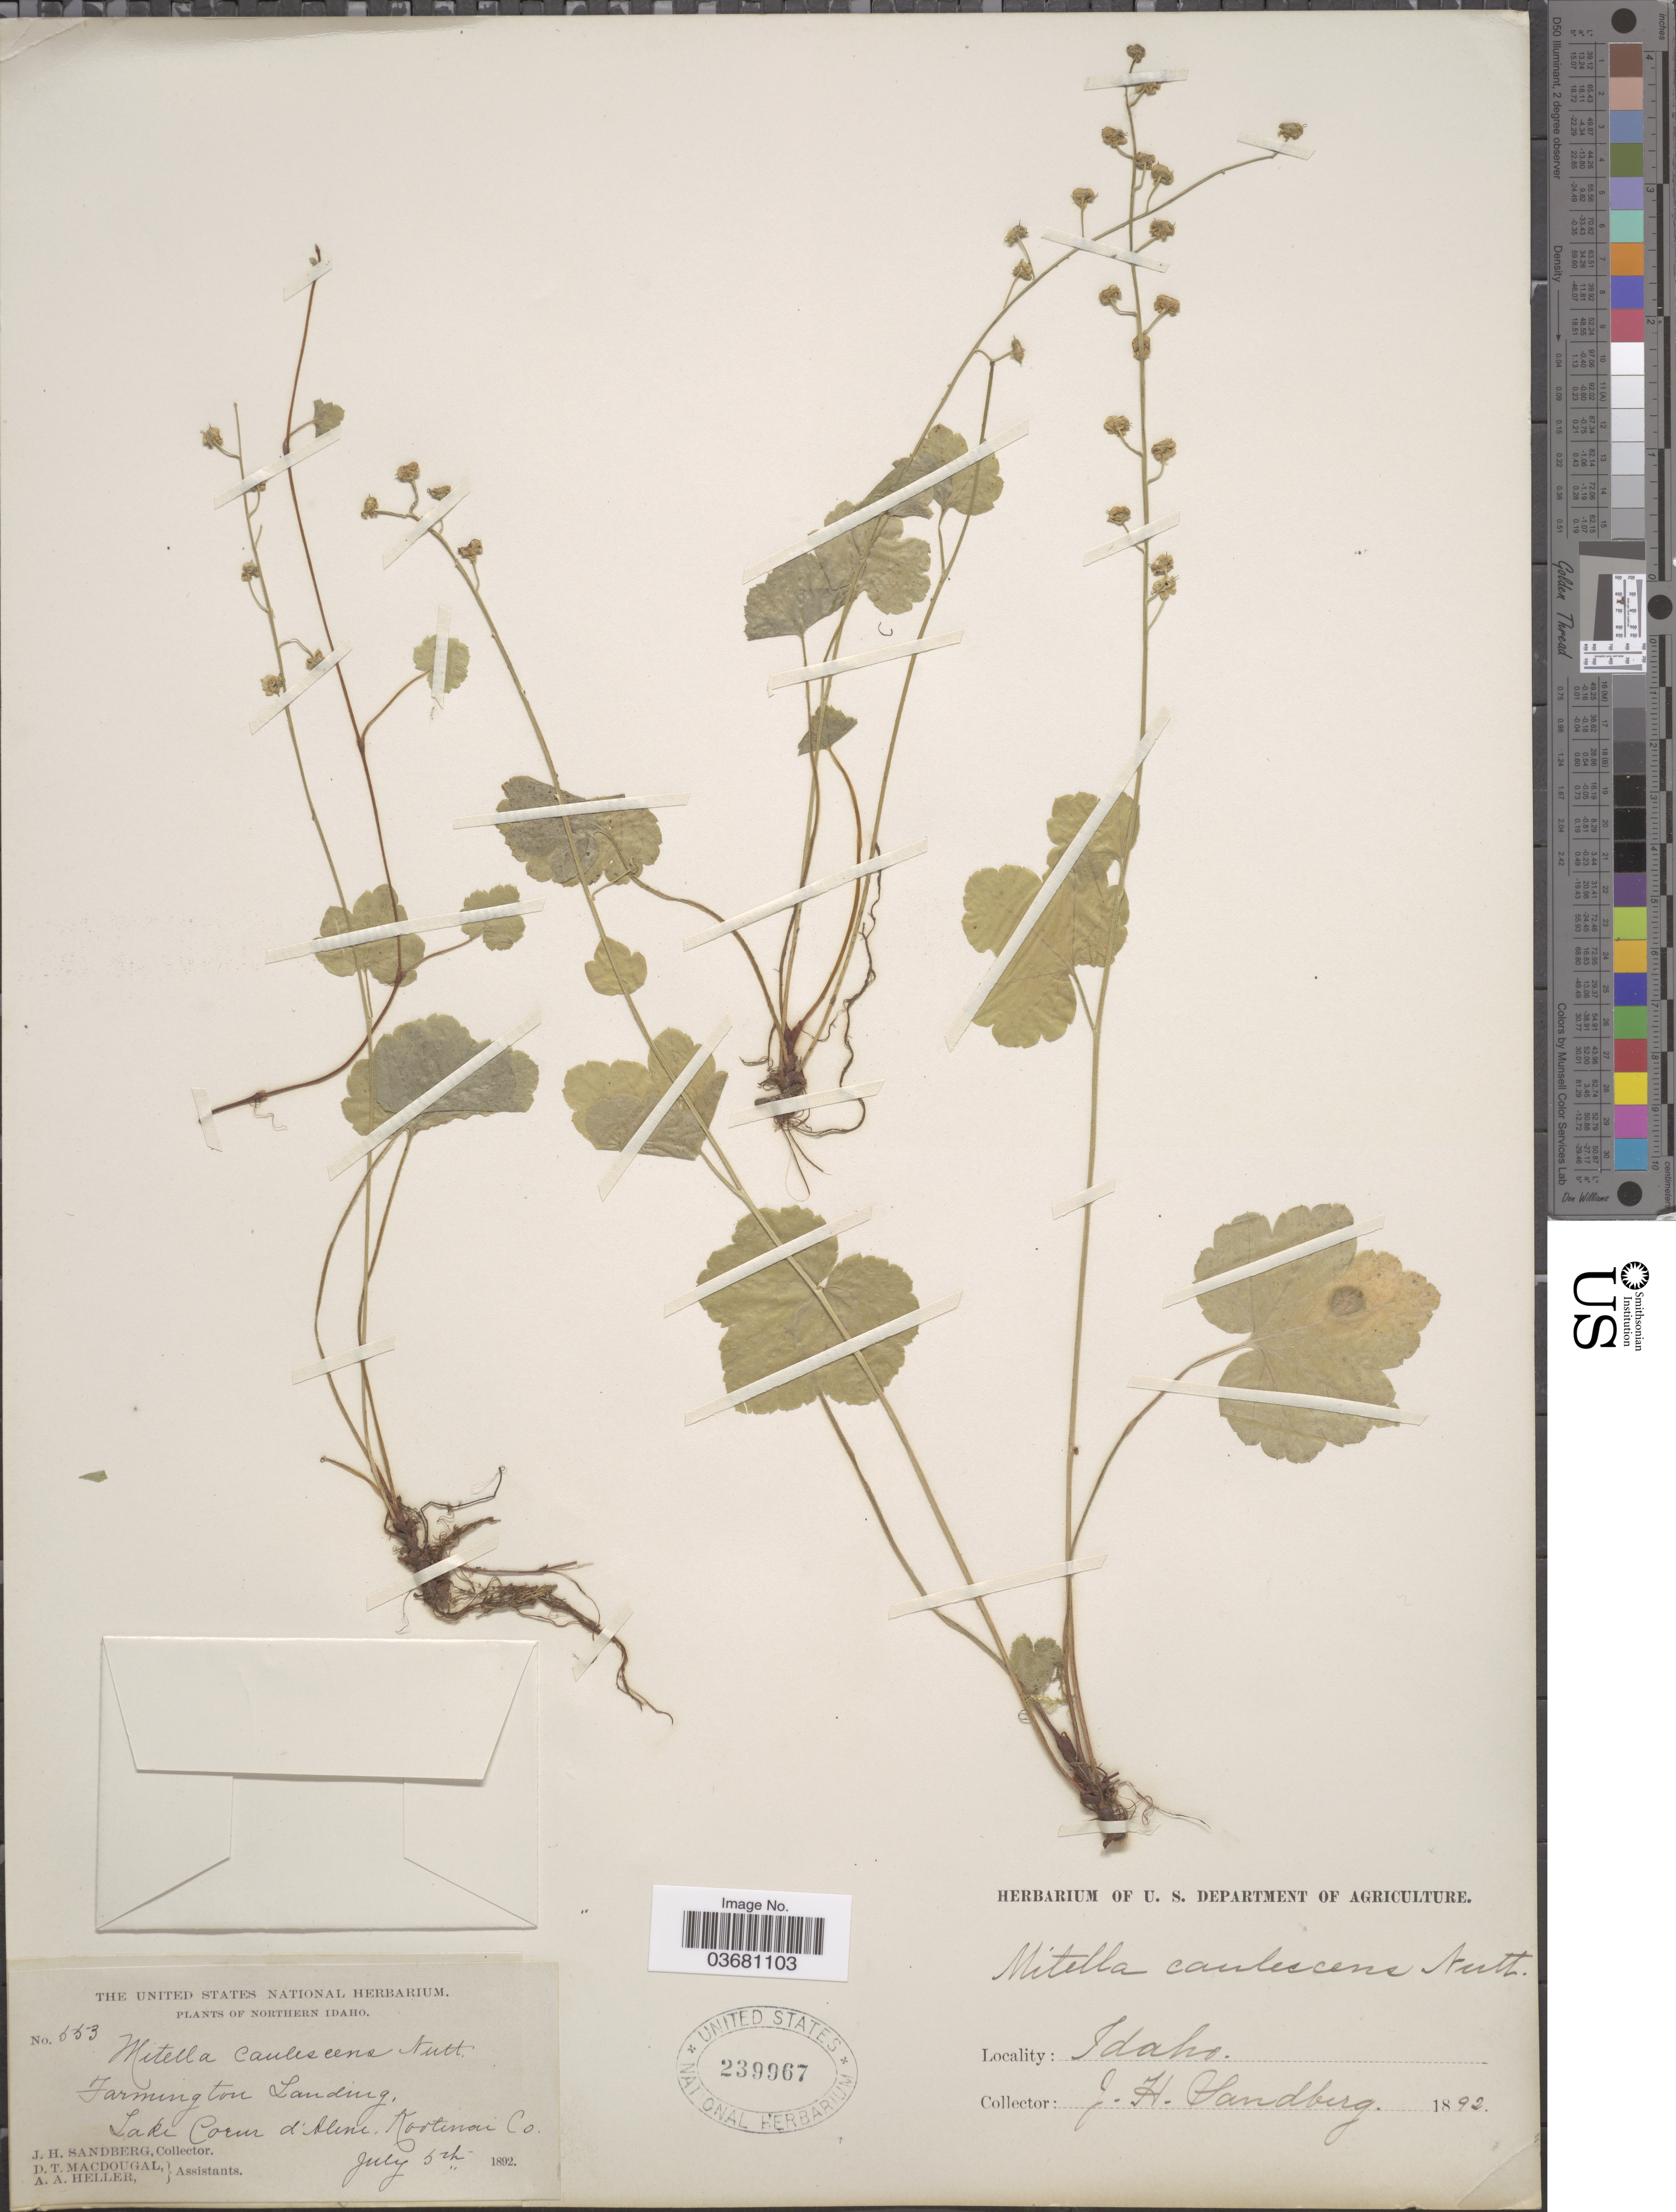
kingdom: Plantae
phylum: Tracheophyta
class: Magnoliopsida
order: Saxifragales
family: Saxifragaceae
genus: Mitella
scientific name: Mitella caulescens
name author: (Nutt.) Howell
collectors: J. H. Sandberg, D. T. MacDougal & A. A. Heller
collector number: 553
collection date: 1892-07-05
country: United States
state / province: Idaho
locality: Northern Idaho. Farmington Landing. Lake Coeur d'Alene. Kootenai Co.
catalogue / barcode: US 239967